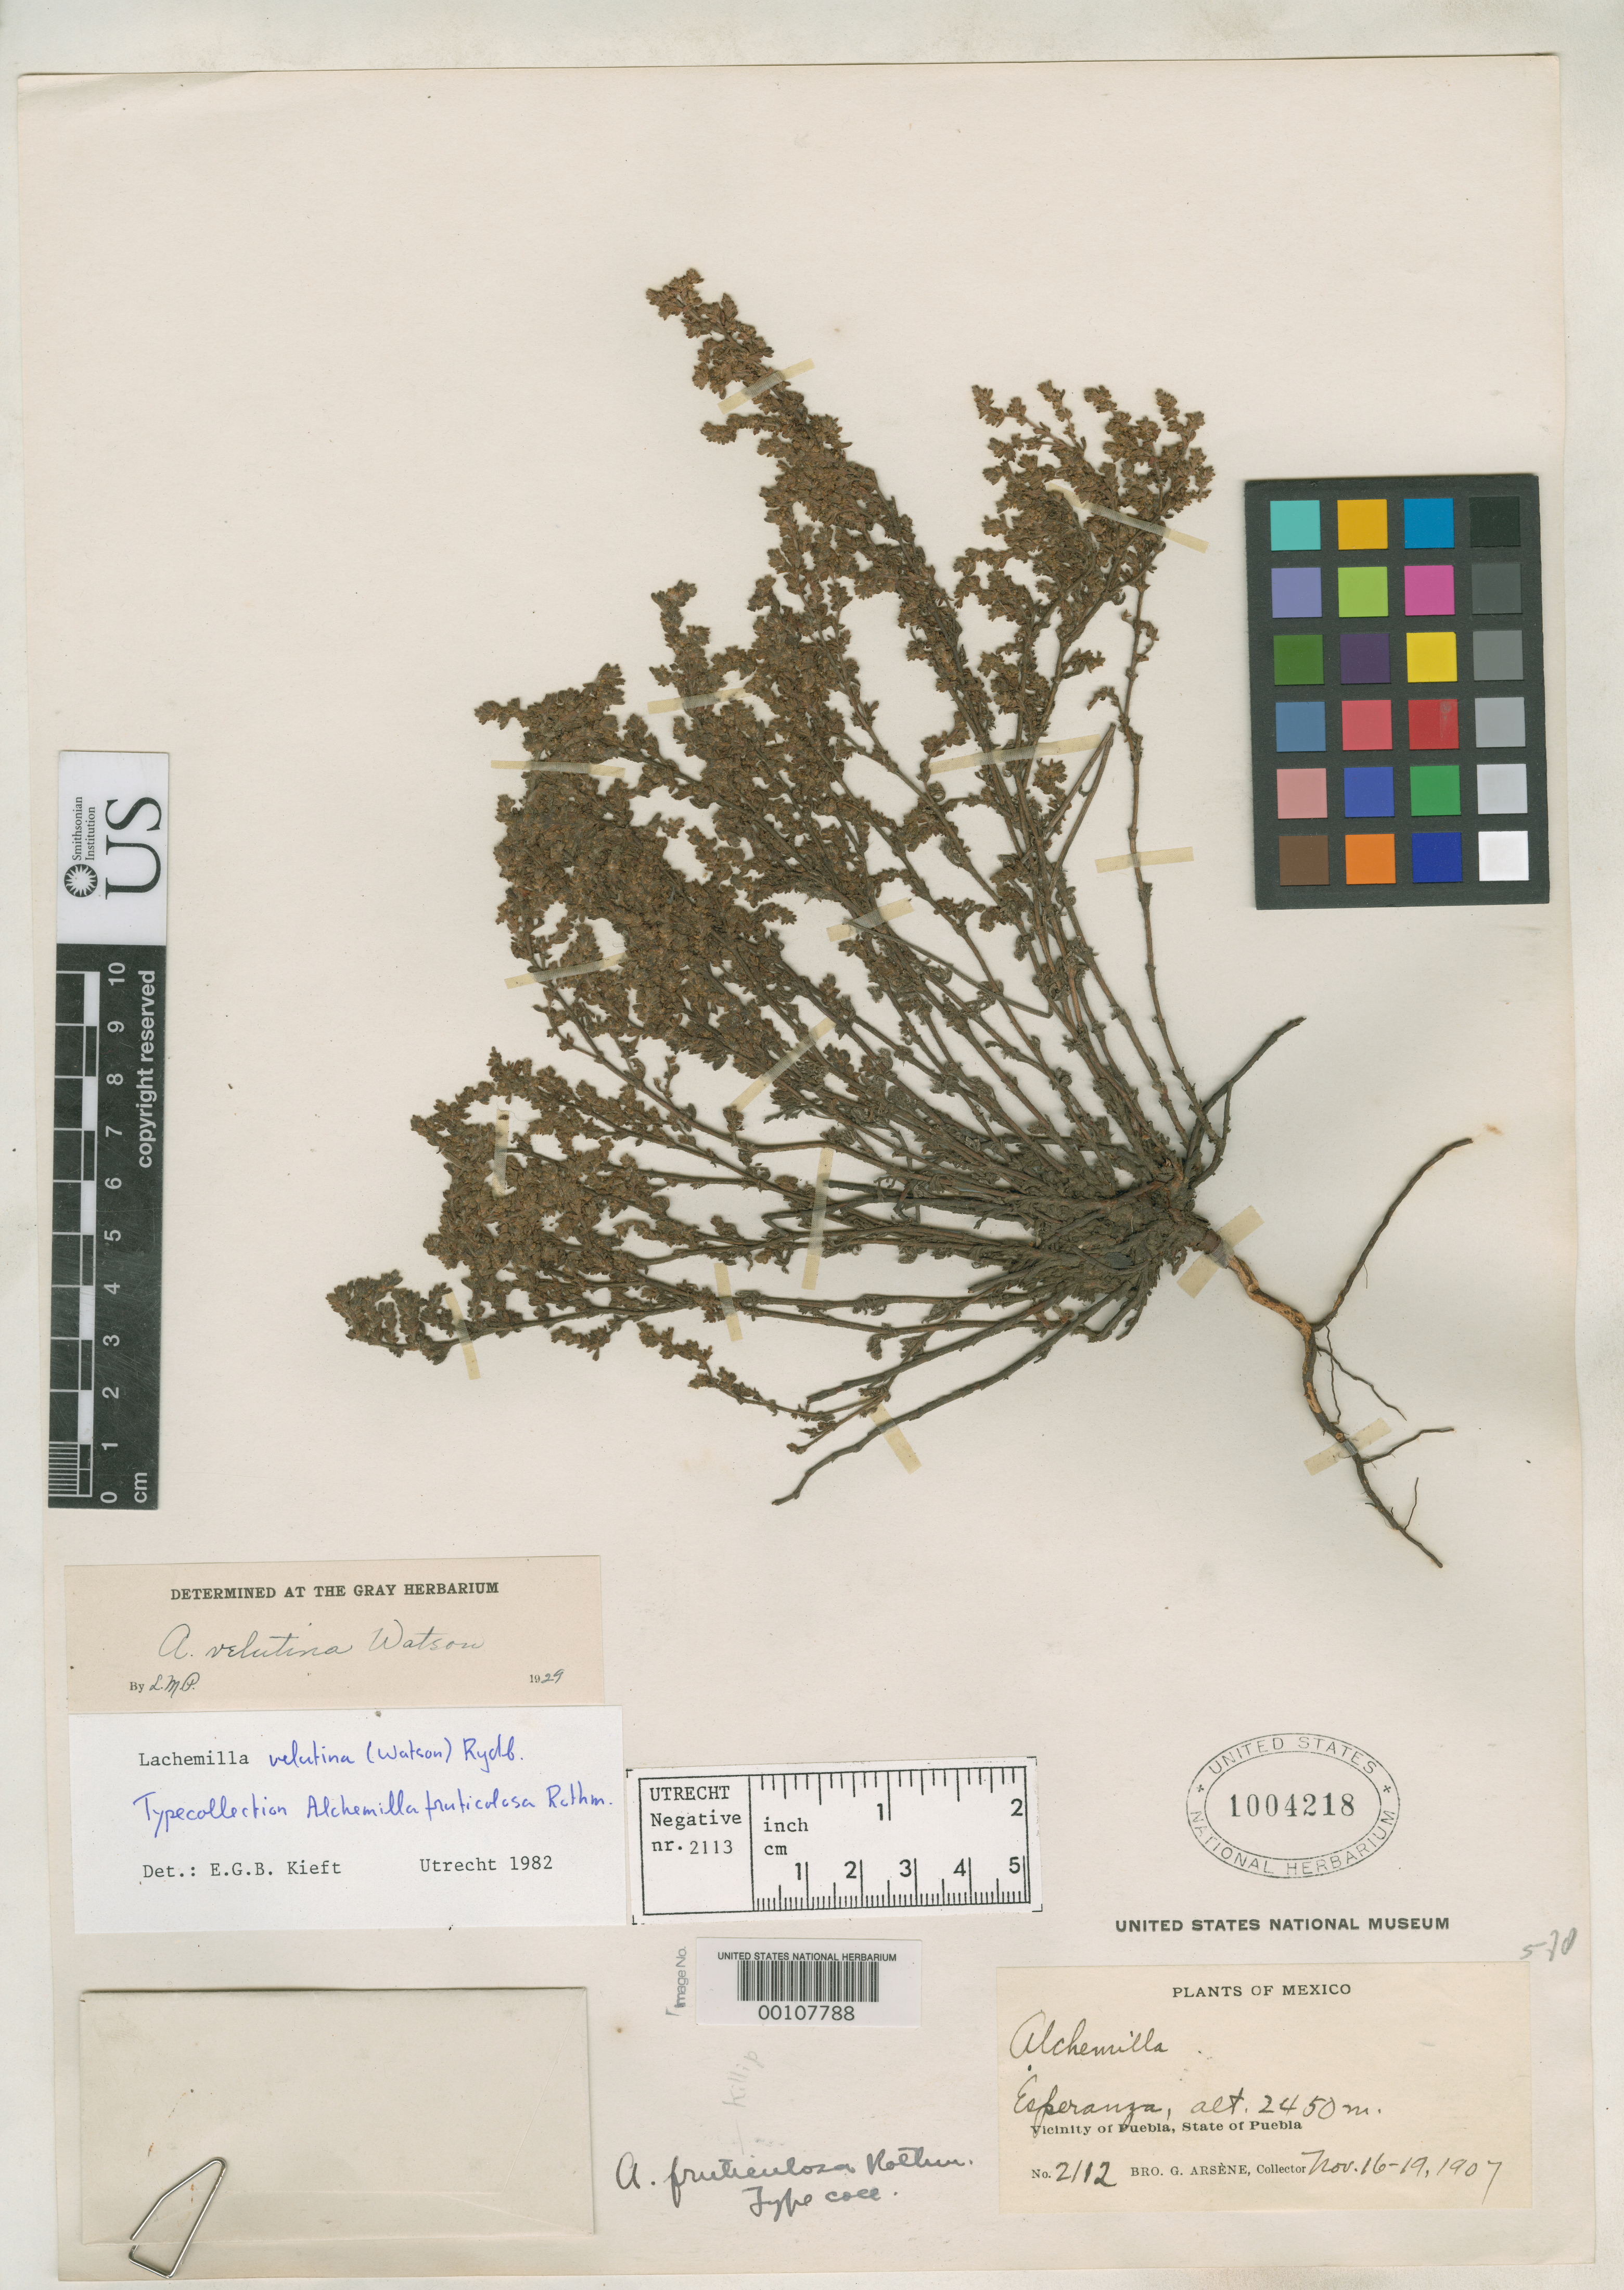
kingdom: Plantae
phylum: Tracheophyta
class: Magnoliopsida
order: Rosales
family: Rosaceae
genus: Alchemilla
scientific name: Alchemilla fruticulosa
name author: Rothmaler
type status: Isotype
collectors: Bro. G. Arsène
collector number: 2112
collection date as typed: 16 Nov 1907 to 17 Nov 1907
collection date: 1907-11-16/1907-11-17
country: Mexico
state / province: Puebla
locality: Vicinity of Puebla.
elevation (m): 2450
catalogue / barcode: US 1004218